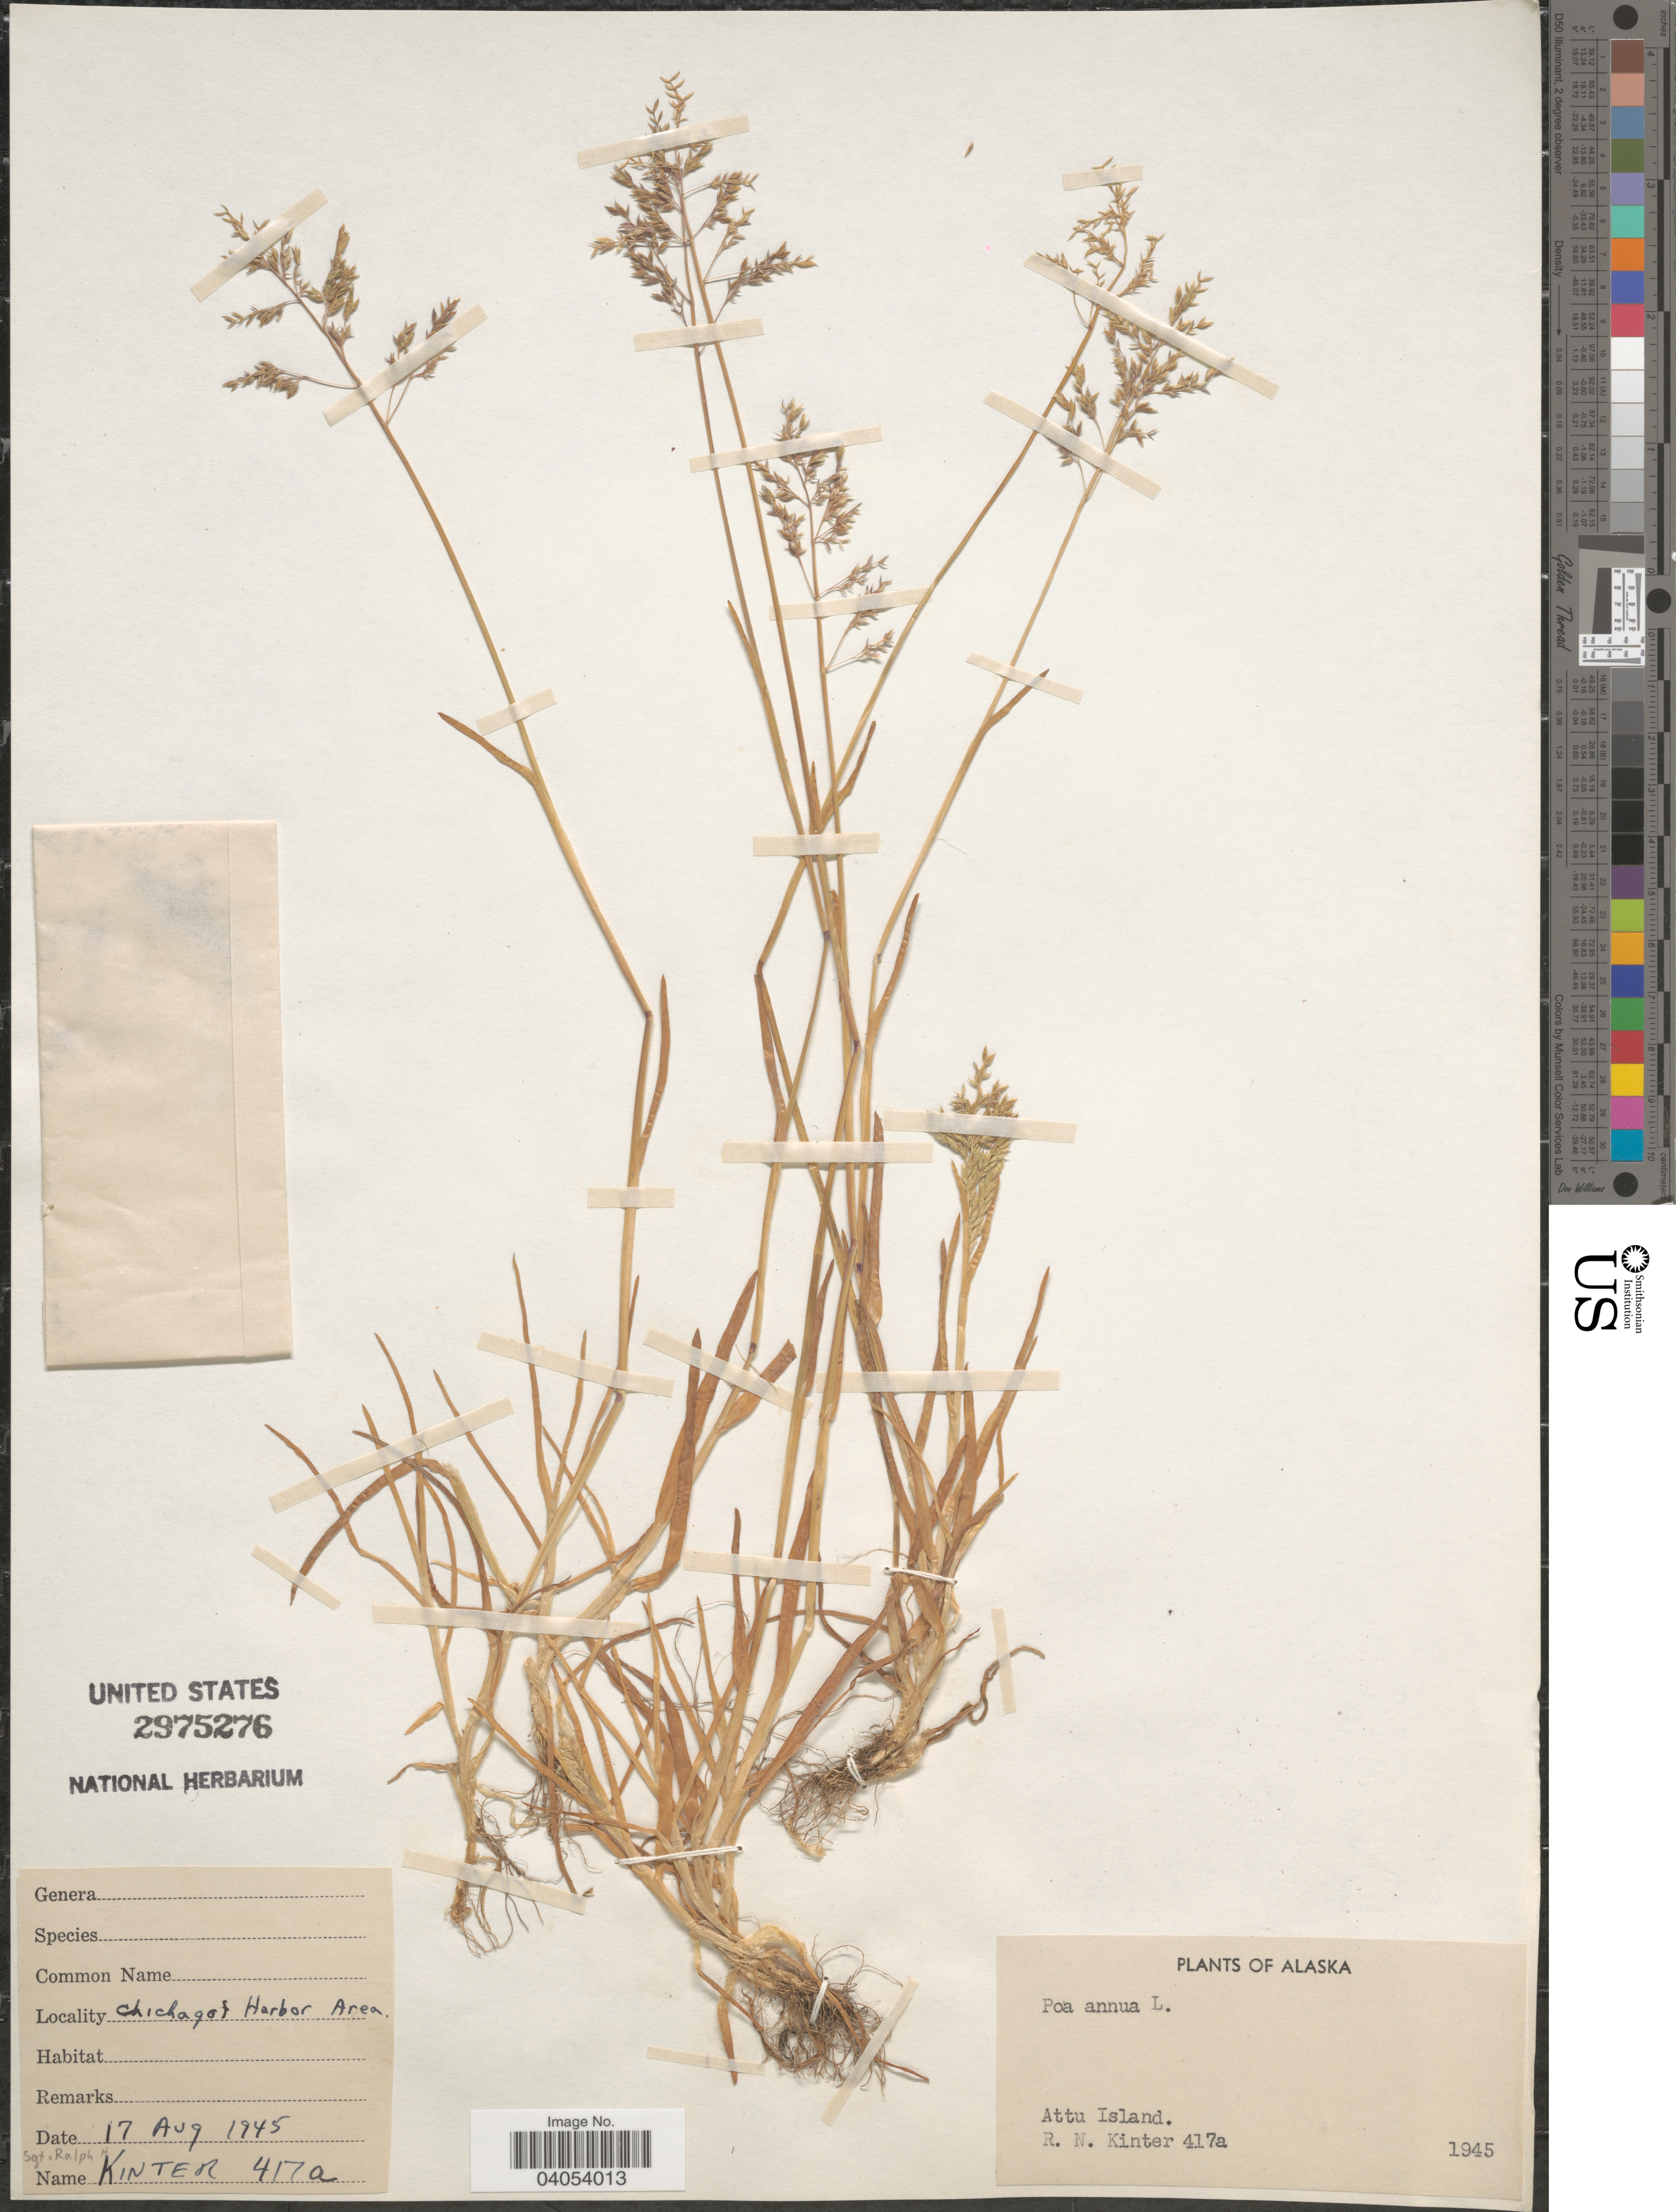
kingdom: Plantae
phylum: Tracheophyta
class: Liliopsida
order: Poales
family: Poaceae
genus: Poa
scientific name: Poa annua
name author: L.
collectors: R. Kinter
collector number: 417a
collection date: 1945-08-17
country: United States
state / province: Alaska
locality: Chichagof Harbor Area. Attu Island.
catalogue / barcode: US 2975276